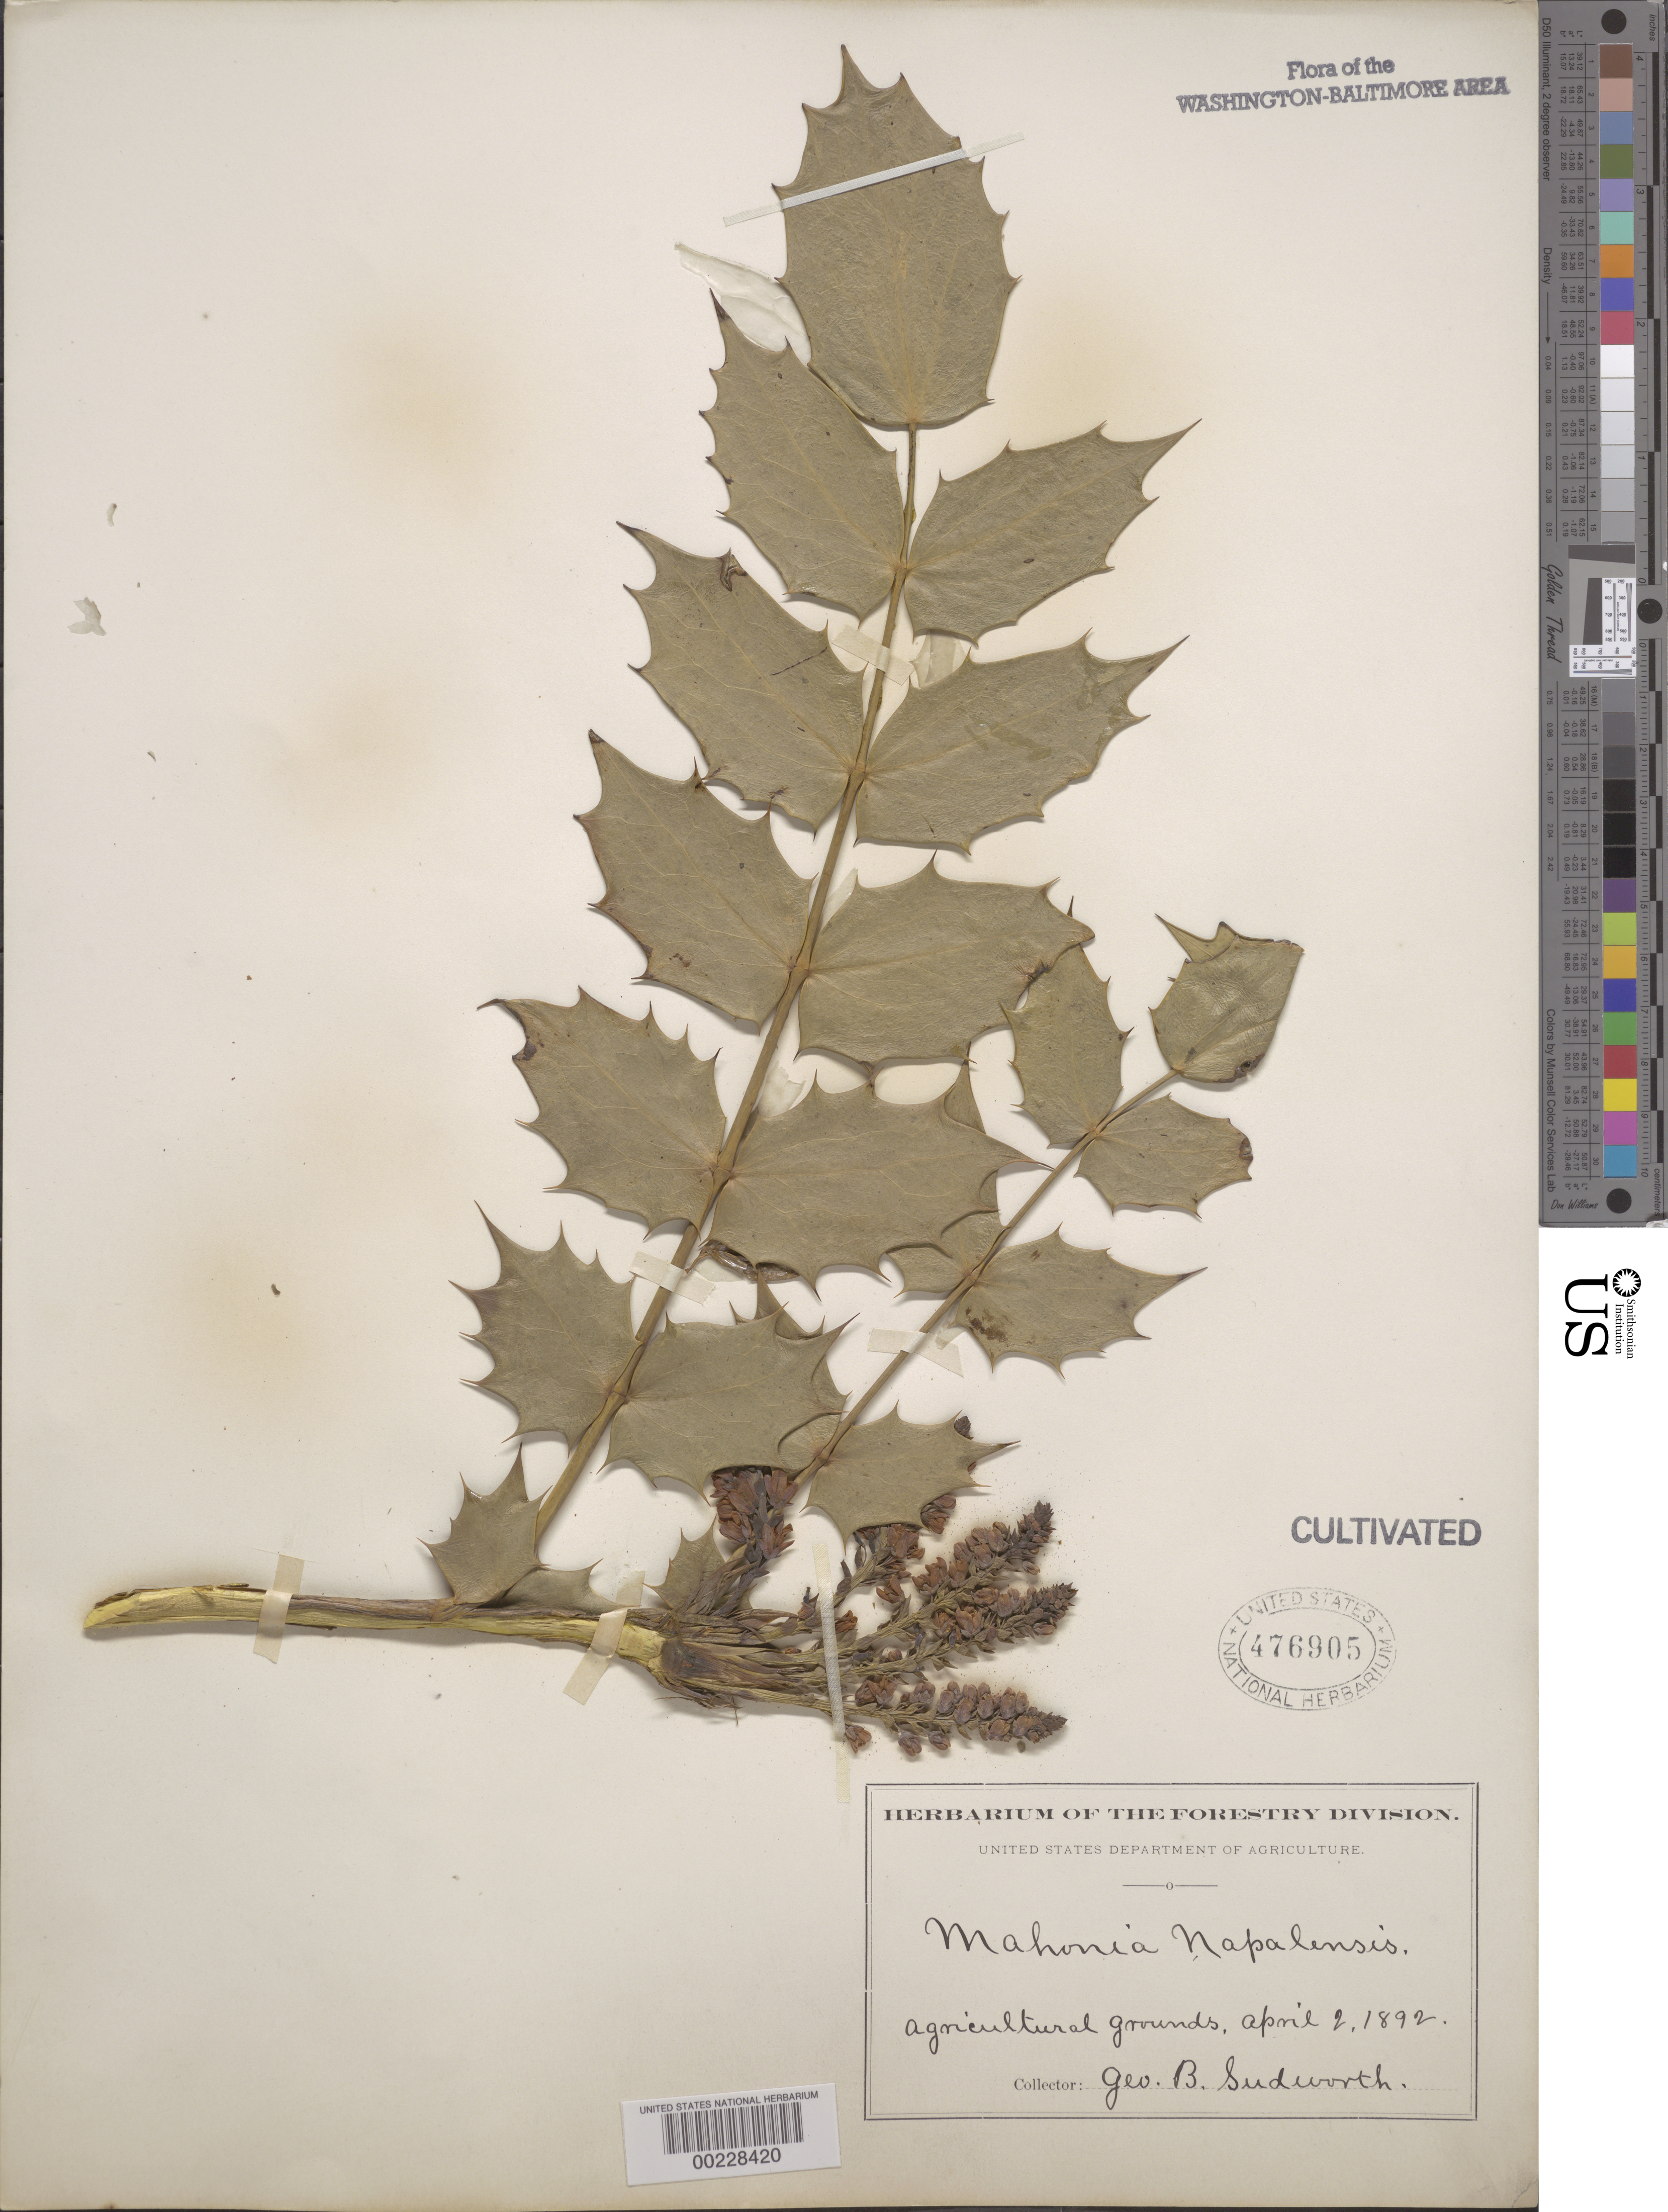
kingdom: Plantae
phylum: Tracheophyta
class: Magnoliopsida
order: Ranunculales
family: Berberidaceae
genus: Mahonia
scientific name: Mahonia napaulensis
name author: DC.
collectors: G. B. Sudworth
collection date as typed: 02 Apr 1892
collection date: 1892-04-02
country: United States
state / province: District of Columbia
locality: Agricultural grounds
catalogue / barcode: US 476905